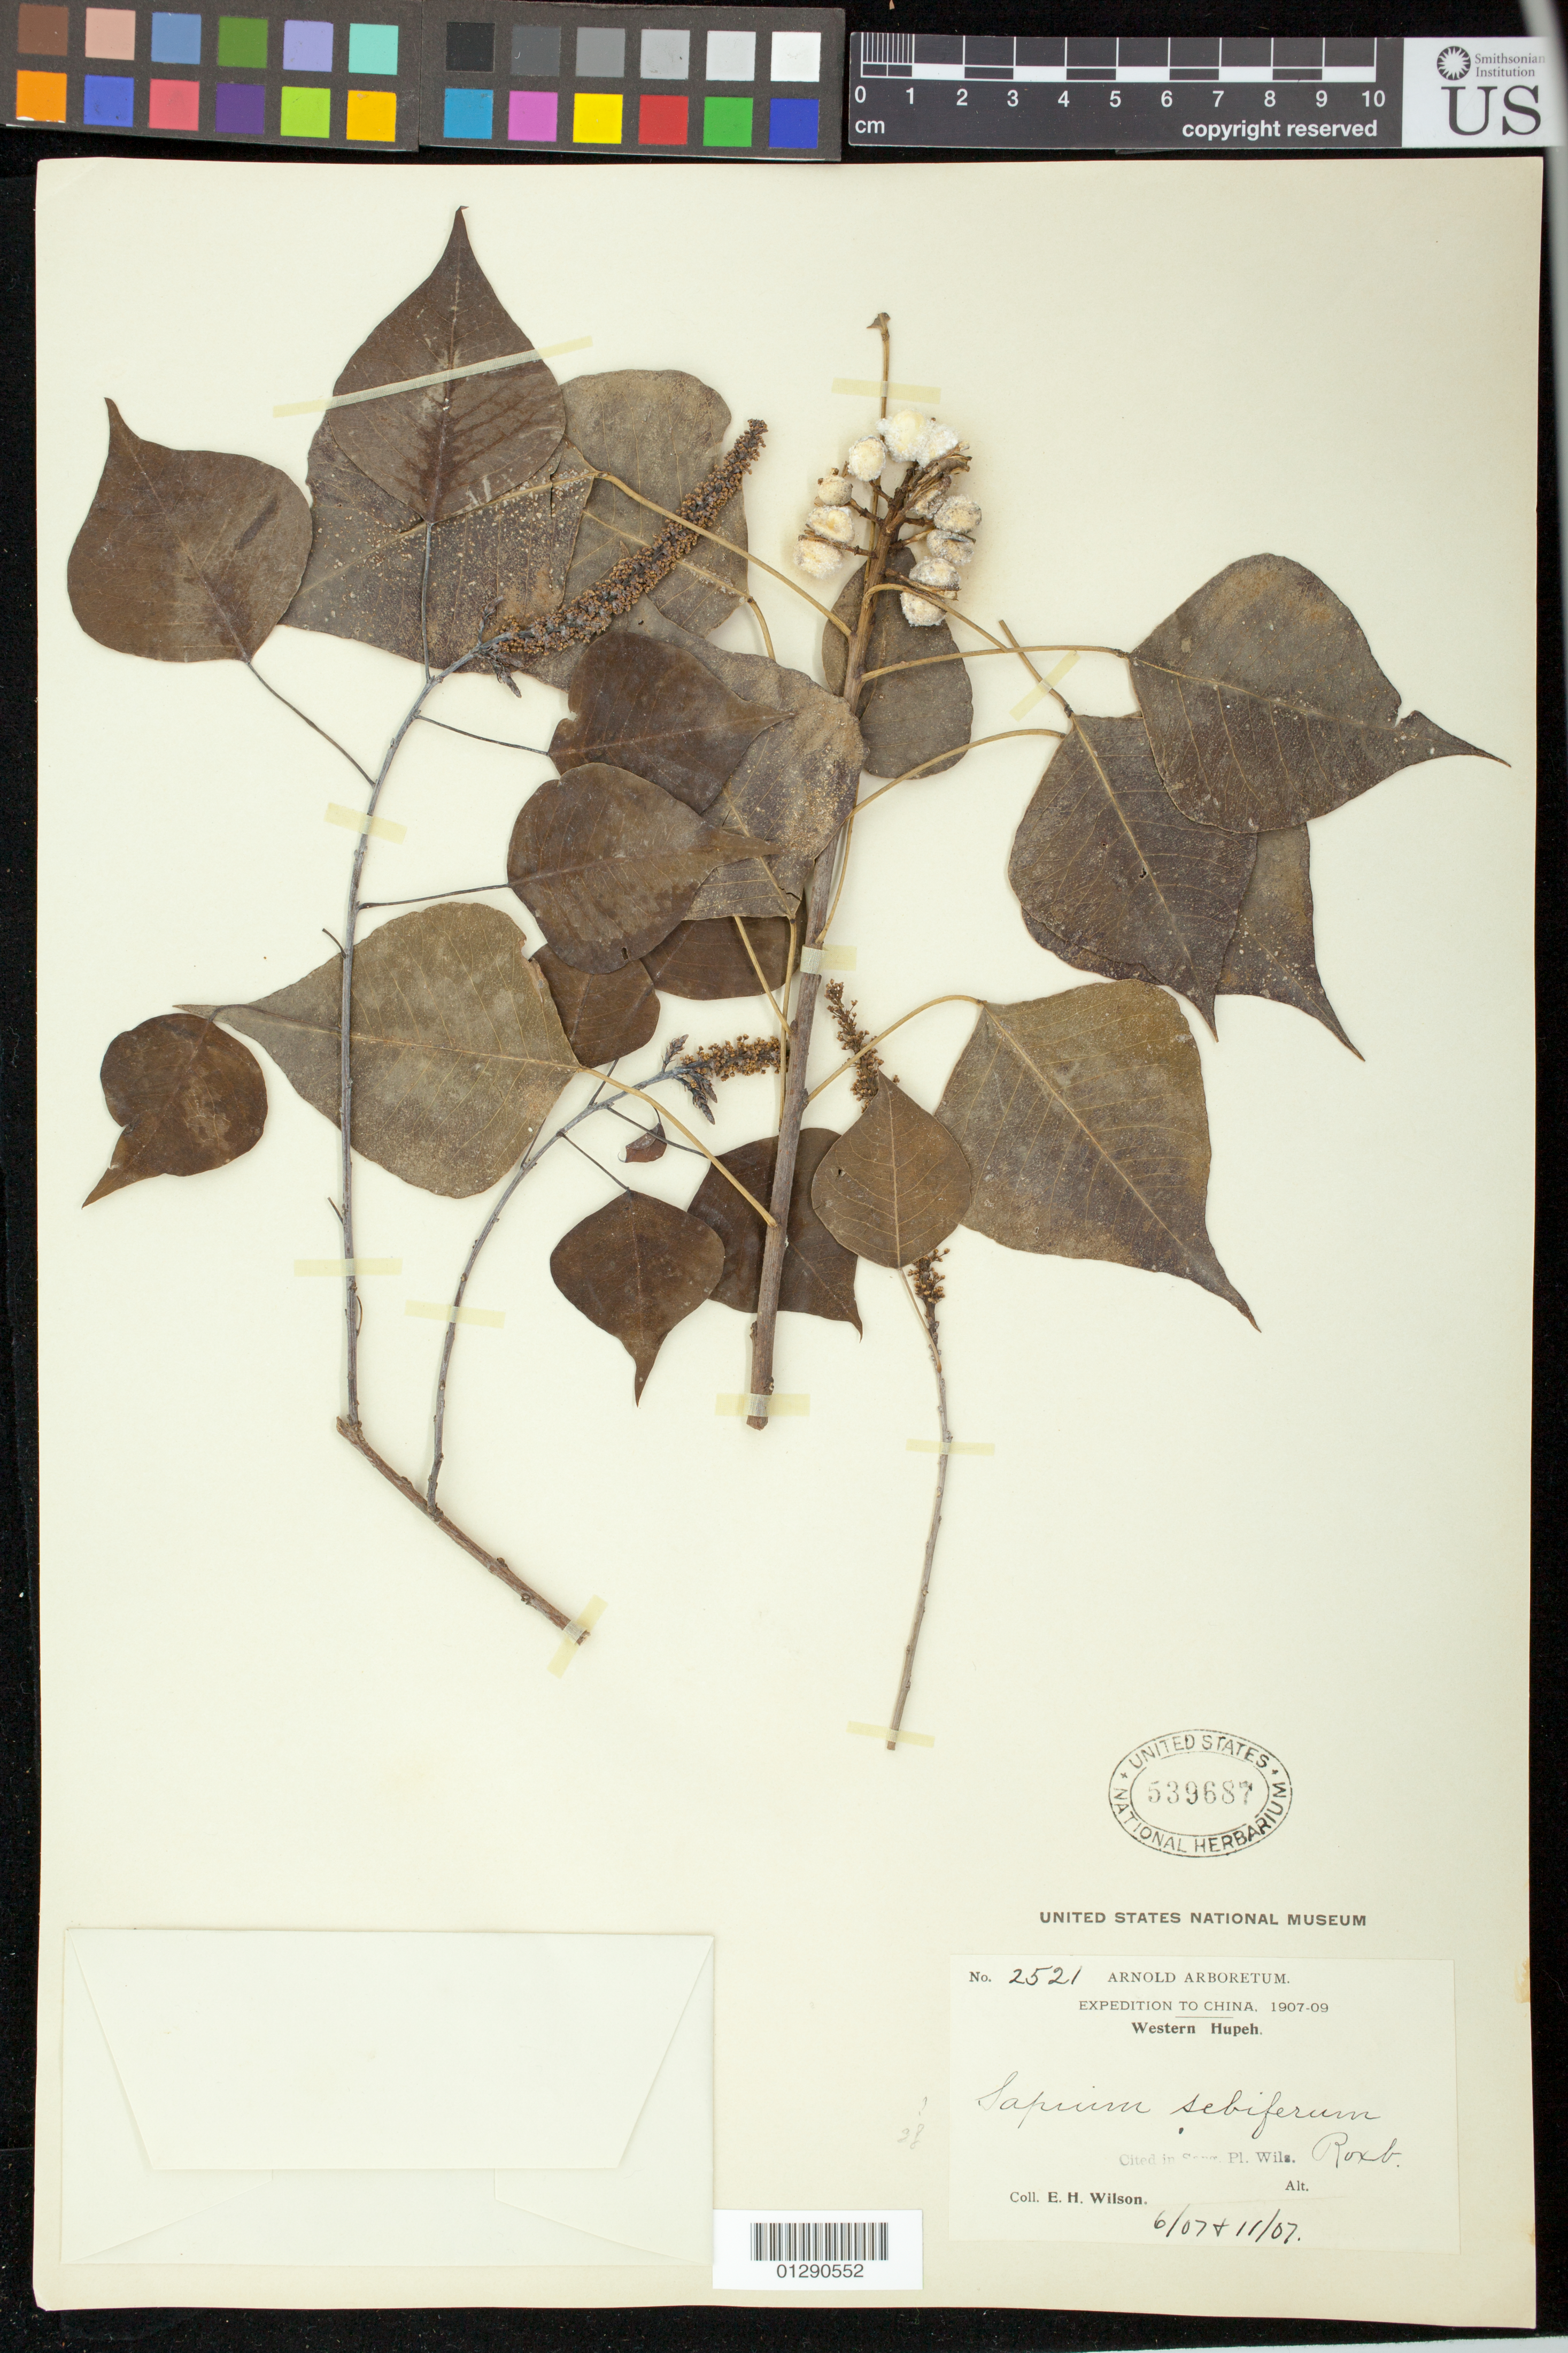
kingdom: Plantae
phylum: Tracheophyta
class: Magnoliopsida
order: Malpighiales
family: Euphorbiaceae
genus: Sapium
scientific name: Sapium sebiferum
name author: (L.) Roxb.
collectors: E. H. Wilson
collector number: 2521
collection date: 1907-06/1907-11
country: China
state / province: Hubei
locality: Western Hupeh [Hubei]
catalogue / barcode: US 539687